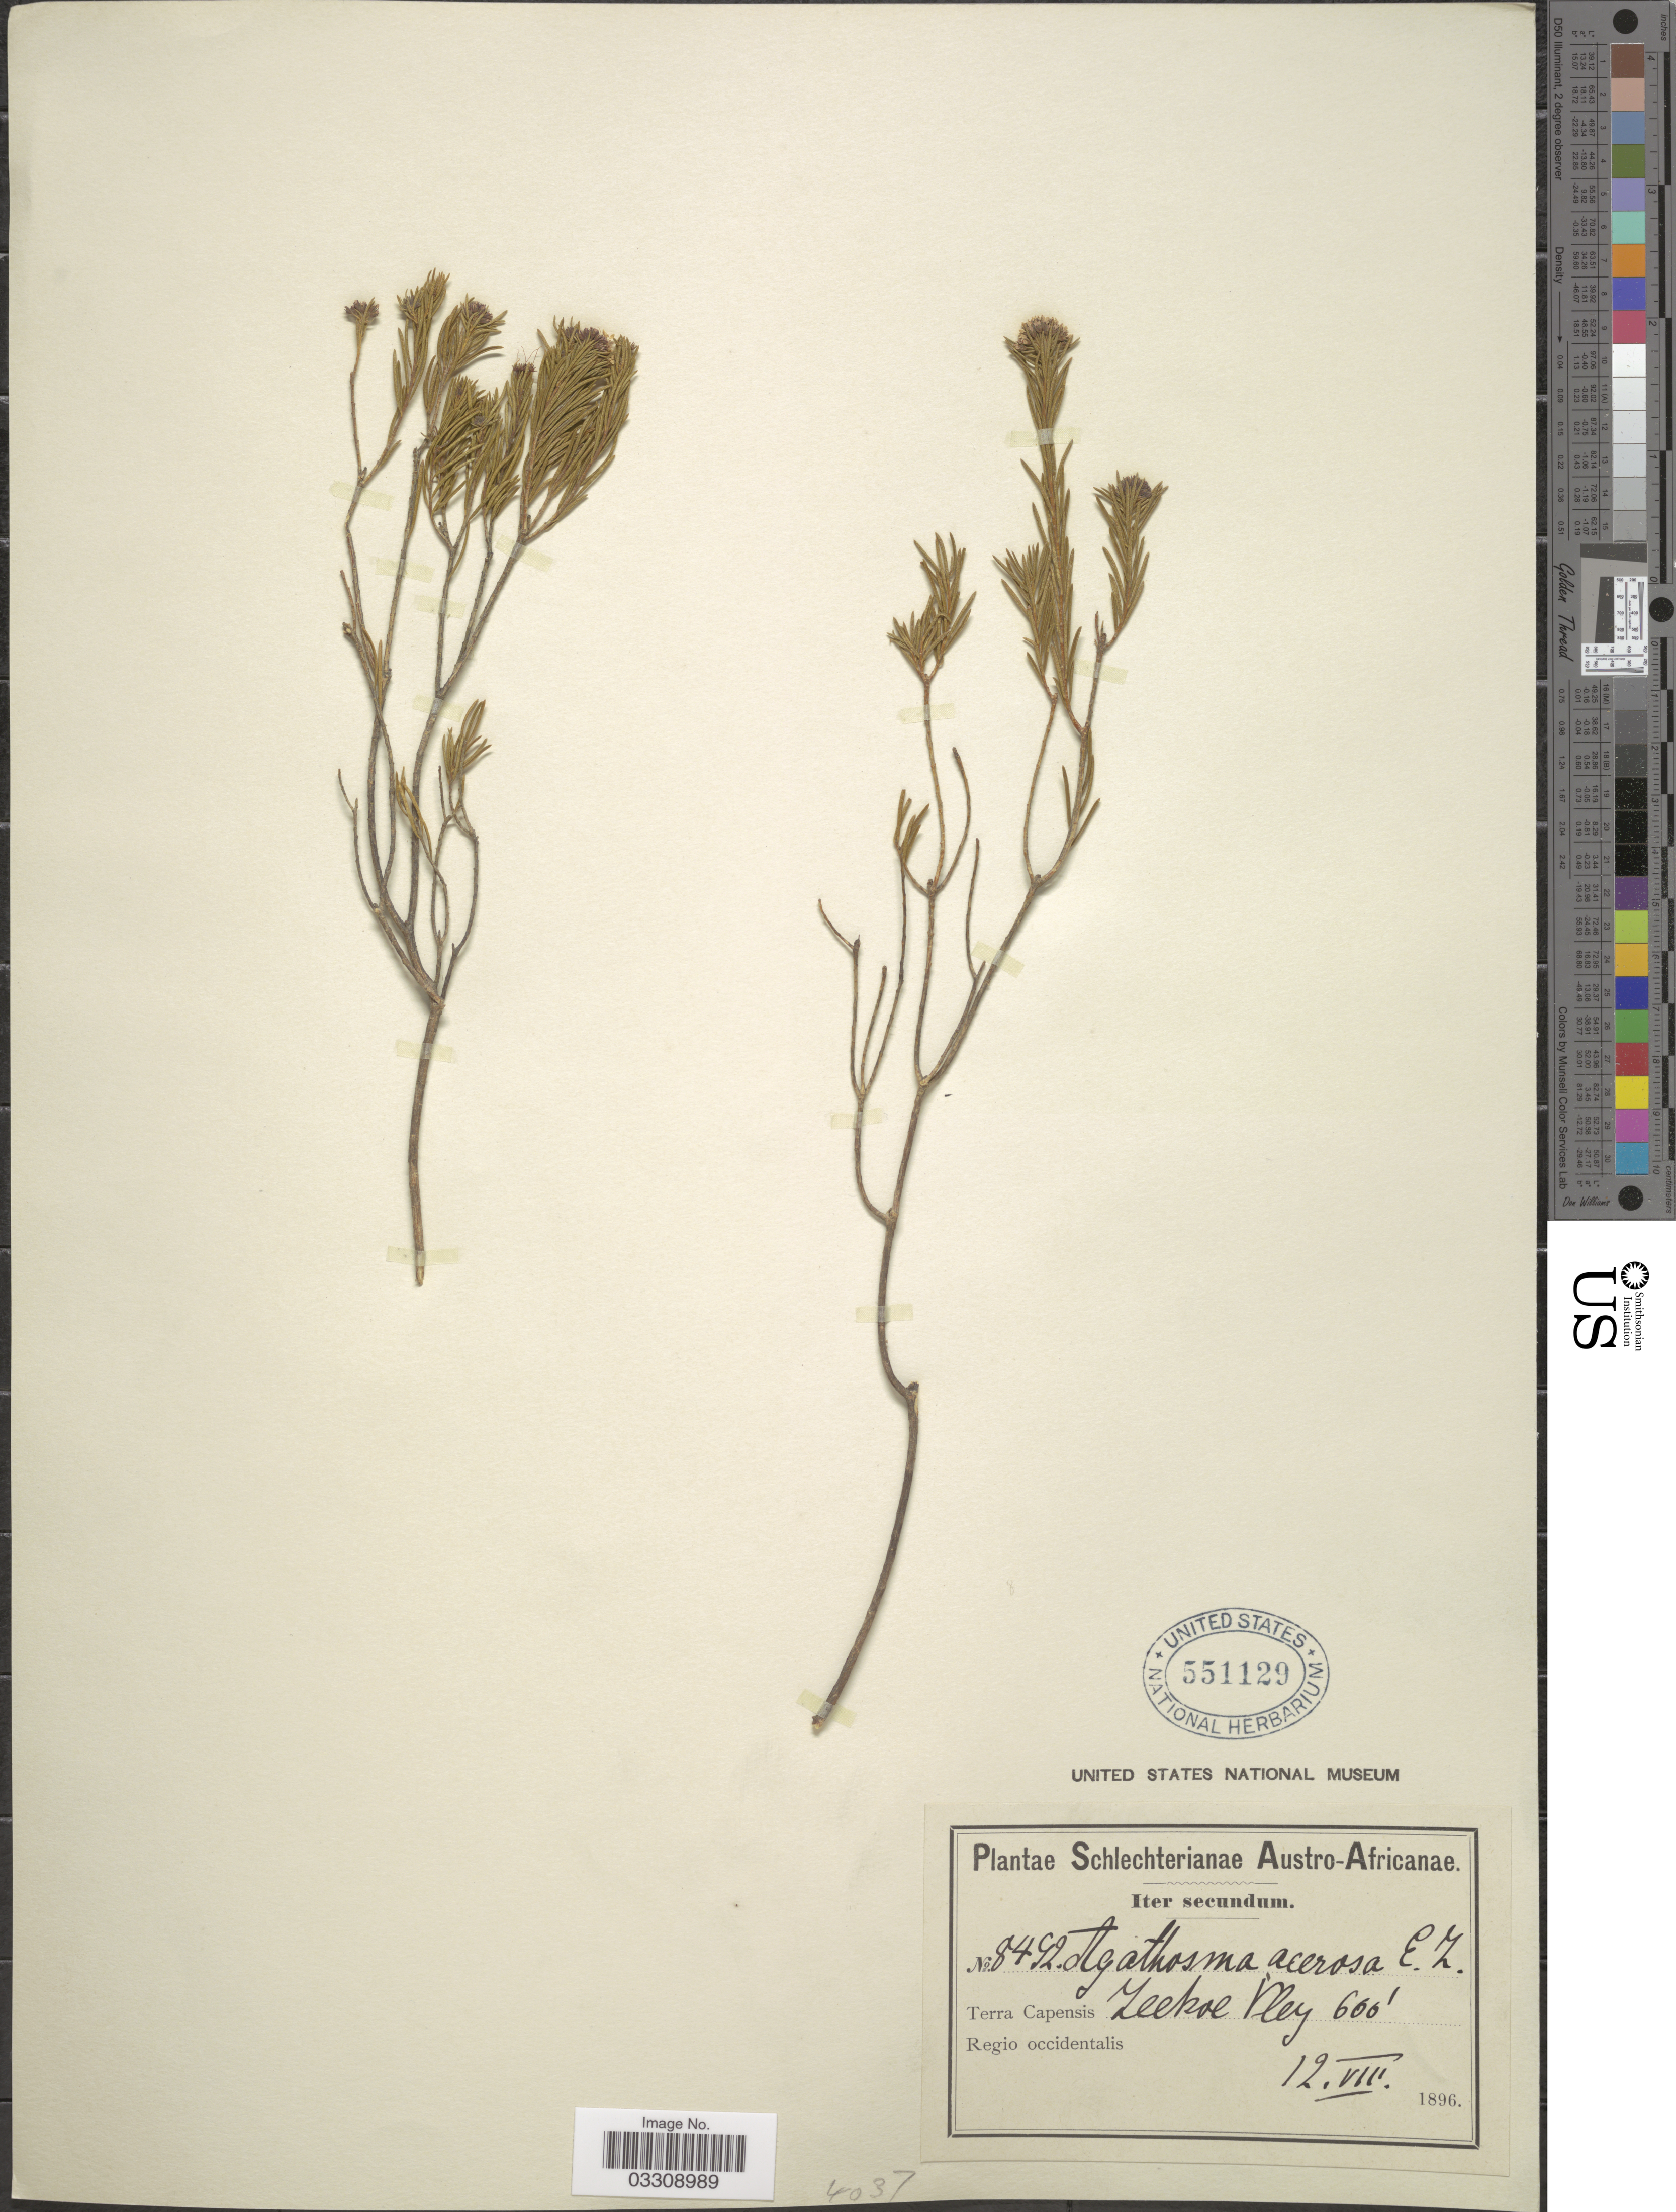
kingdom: Plantae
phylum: Tracheophyta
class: Magnoliopsida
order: Sapindales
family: Rutaceae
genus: Agathosma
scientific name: Agathosma acerosa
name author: Eckl. & Zeyh.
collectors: Schlechter, --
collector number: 8492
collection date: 1896-08-12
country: South Africa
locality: Austro-Africanae. Terra Capensis Zeekoe Vley, Regio occidentalis.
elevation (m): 183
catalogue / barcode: US 551129